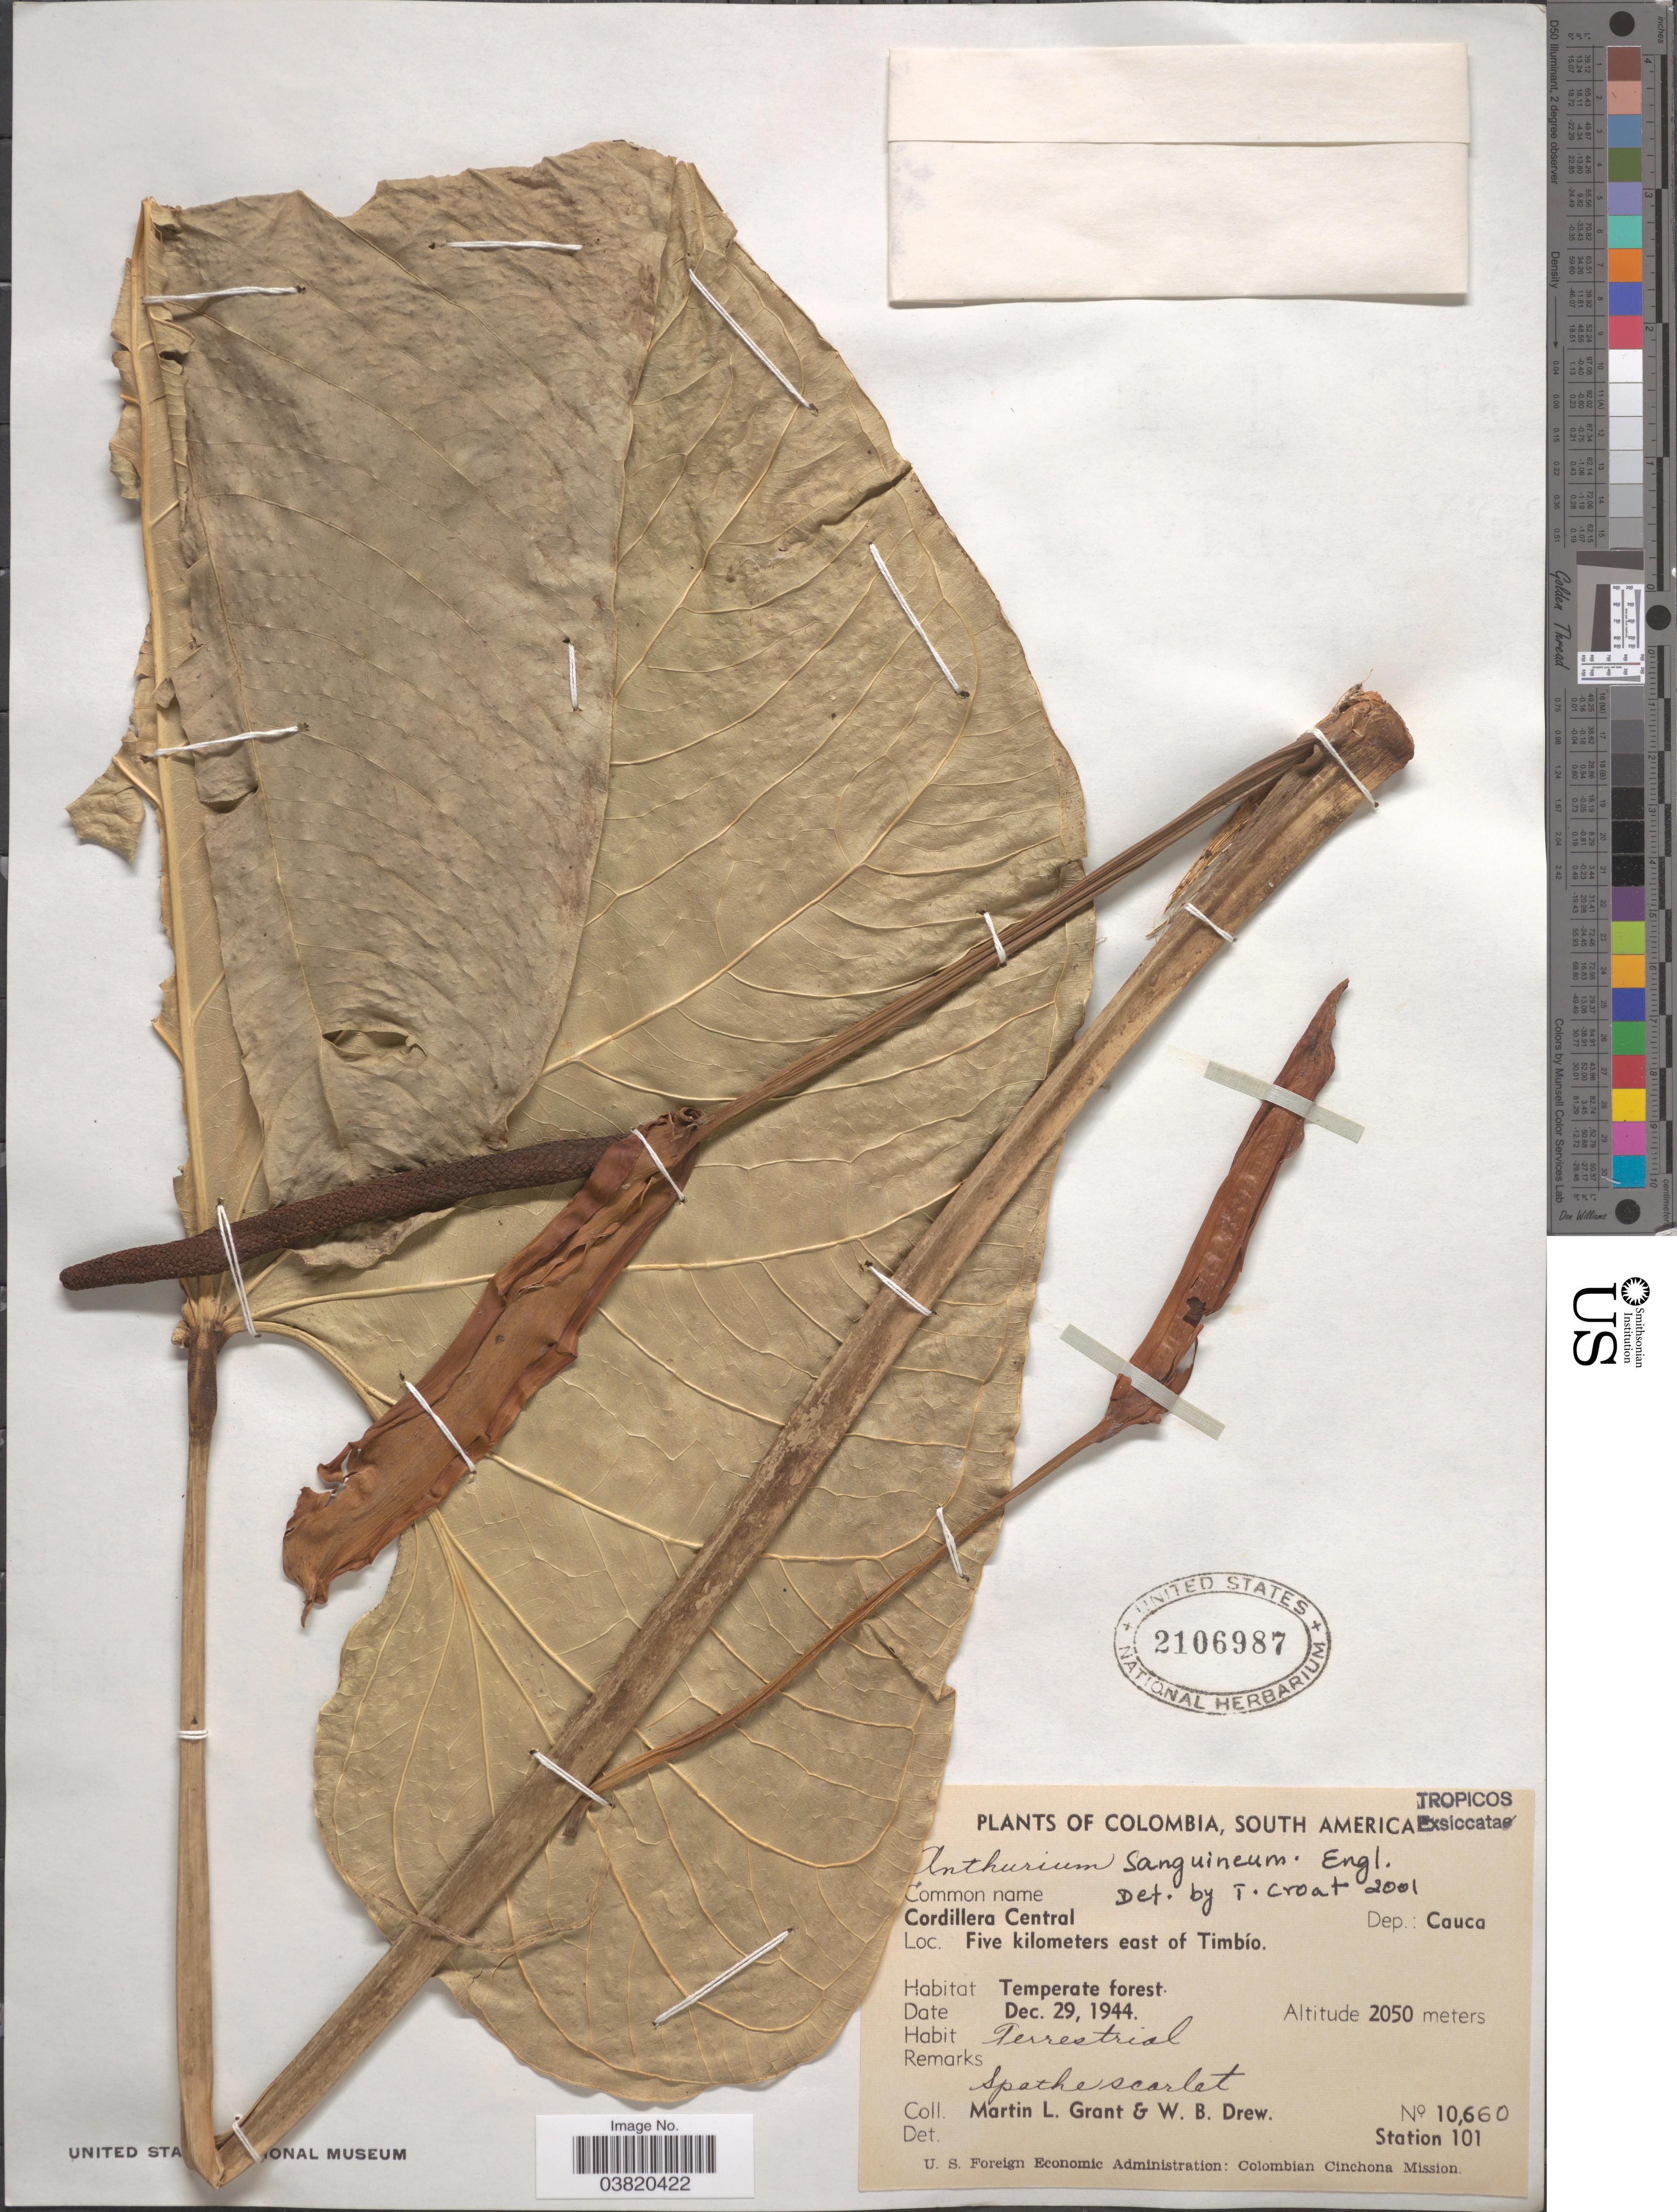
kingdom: Plantae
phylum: Tracheophyta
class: Liliopsida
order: Alismatales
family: Araceae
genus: Anthurium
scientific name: Anthurium sanguineum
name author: Engl.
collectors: M. L. Grant & W. B. Drew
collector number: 10660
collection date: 1944-12-29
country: Colombia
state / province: Cauca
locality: Cordillera Central. Dep.: Cauca. Five kilometers east of Timbío. Station 101.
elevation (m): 2050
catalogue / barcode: US 2106987